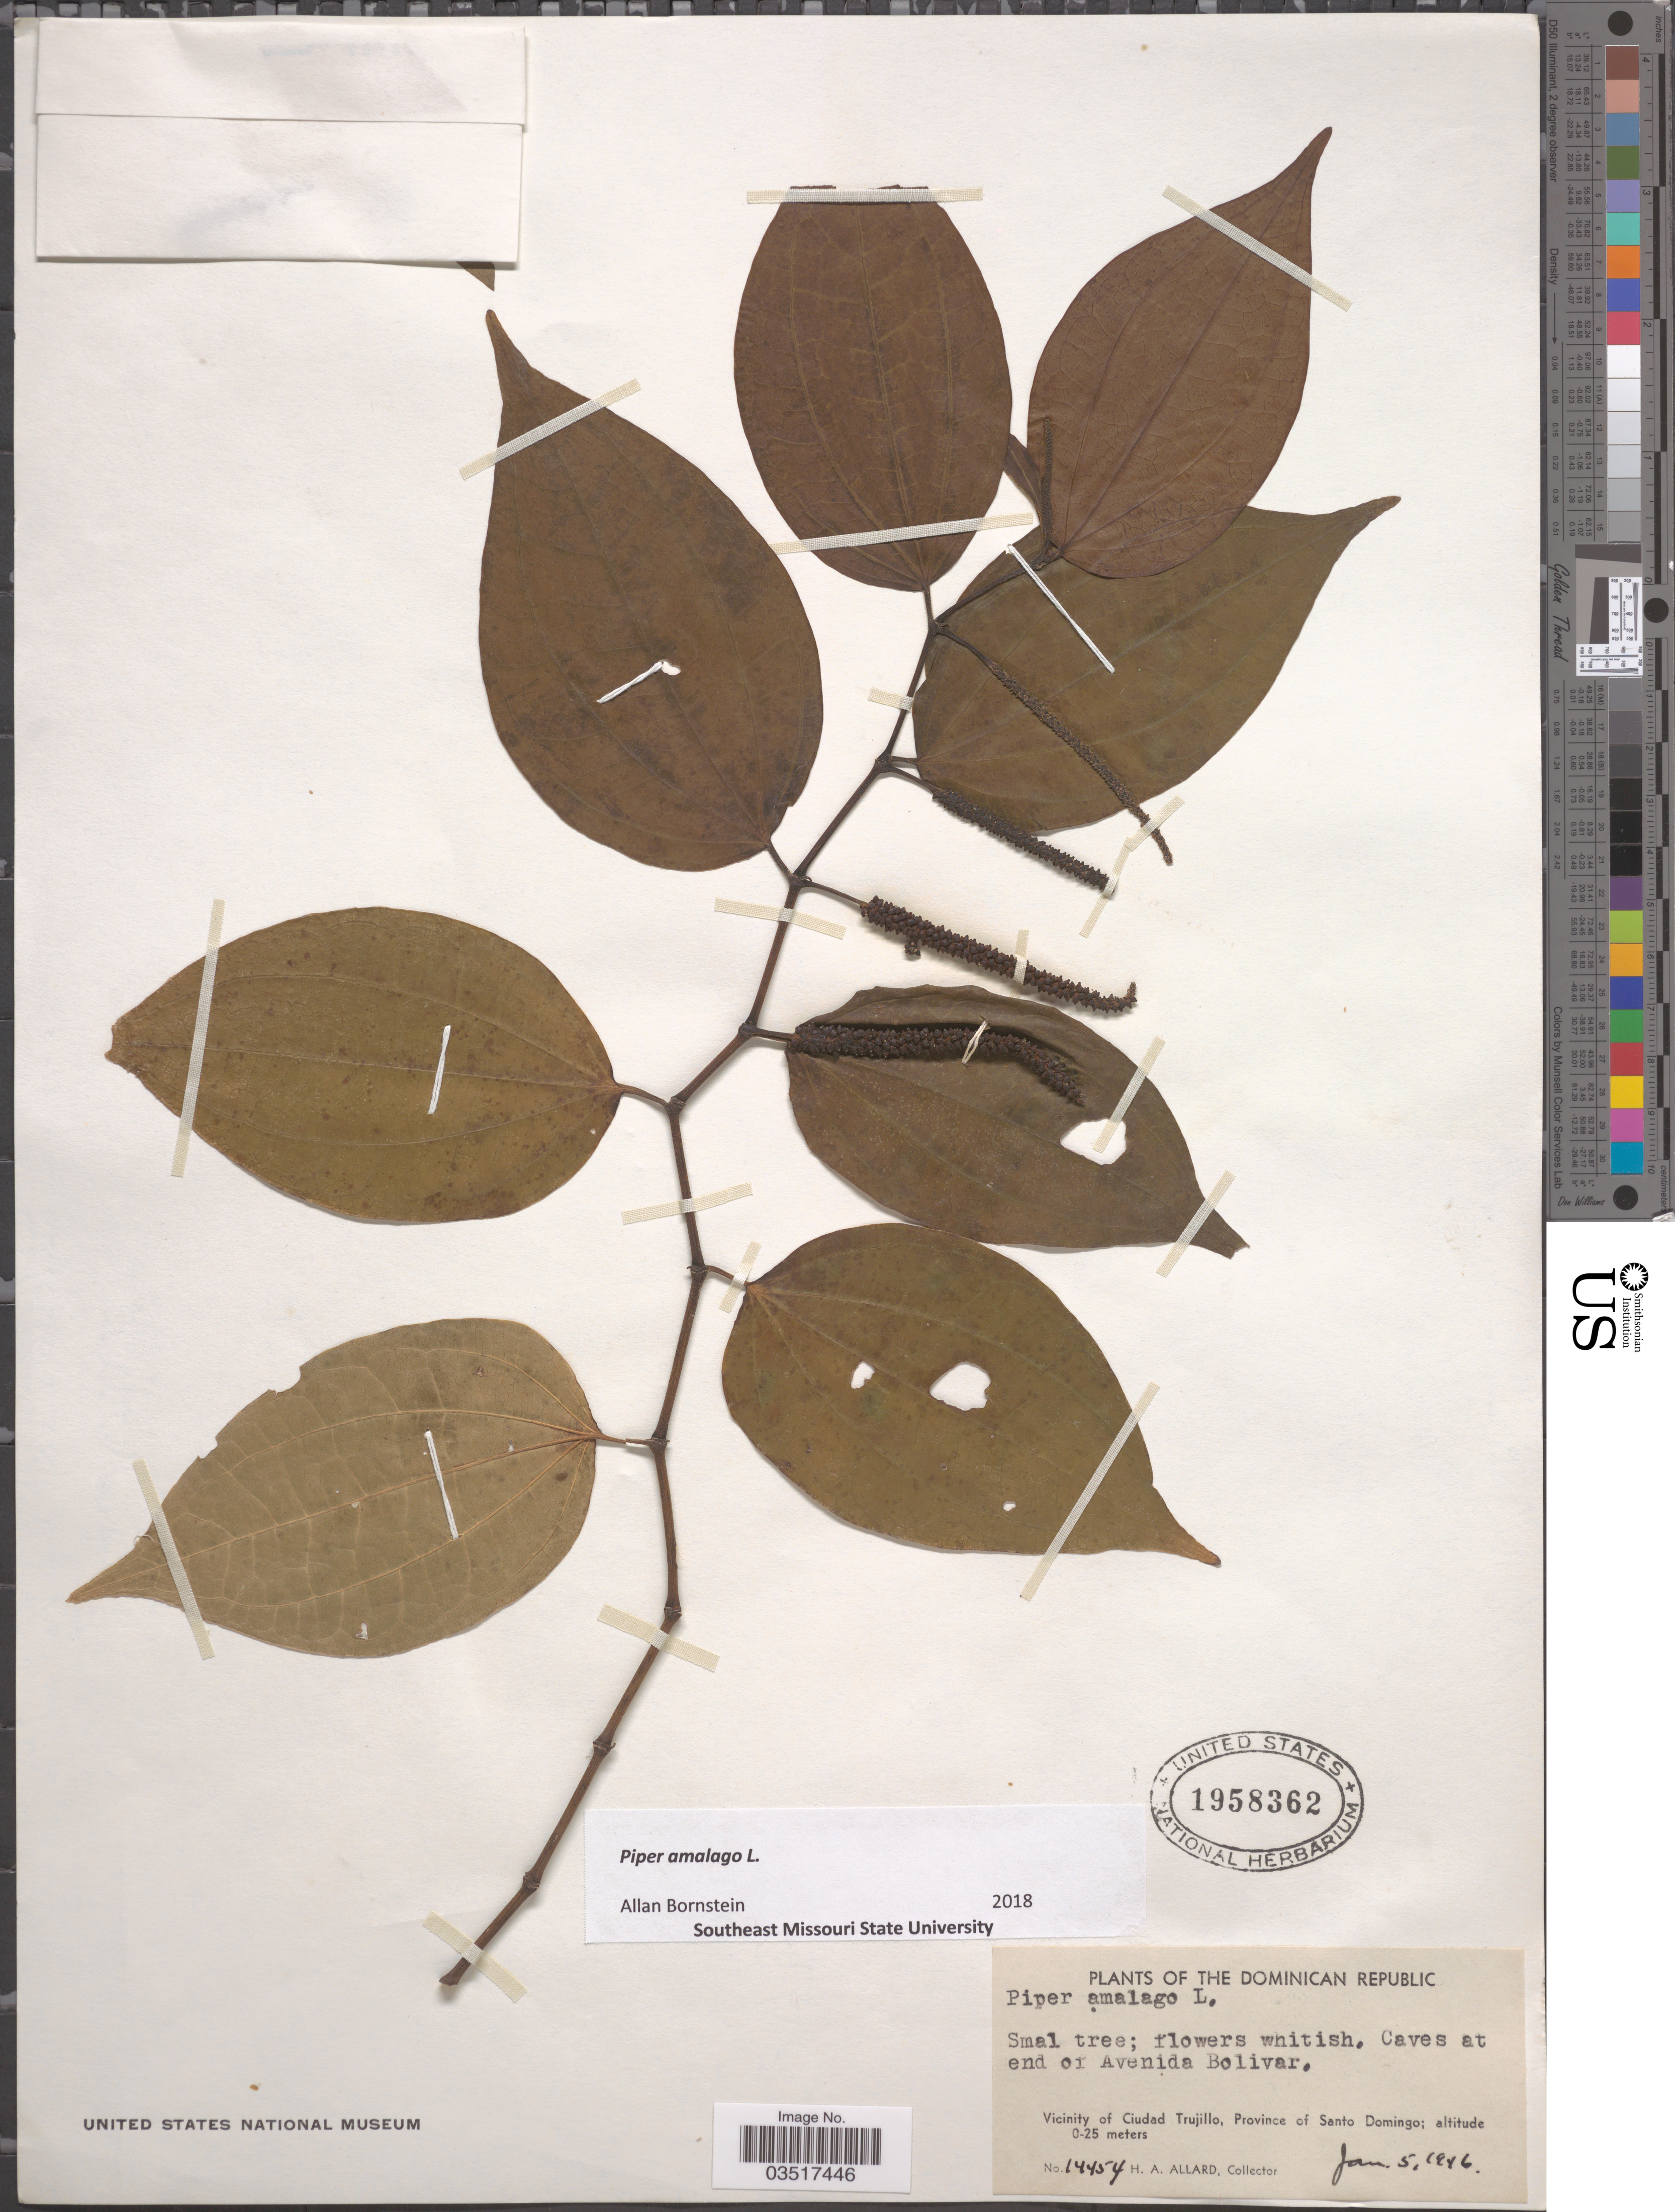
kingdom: Plantae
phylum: Tracheophyta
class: Magnoliopsida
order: Piperales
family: Piperaceae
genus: Piper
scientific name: Piper amalago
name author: L.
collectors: H. A. Allard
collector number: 14454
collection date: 1946-01-05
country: Dominican Republic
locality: Caves at end of Avenida Bolivar. Vicinity of Ciudad Trujillo,Province of Santo Domingo.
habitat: caves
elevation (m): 0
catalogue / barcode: US 1958362